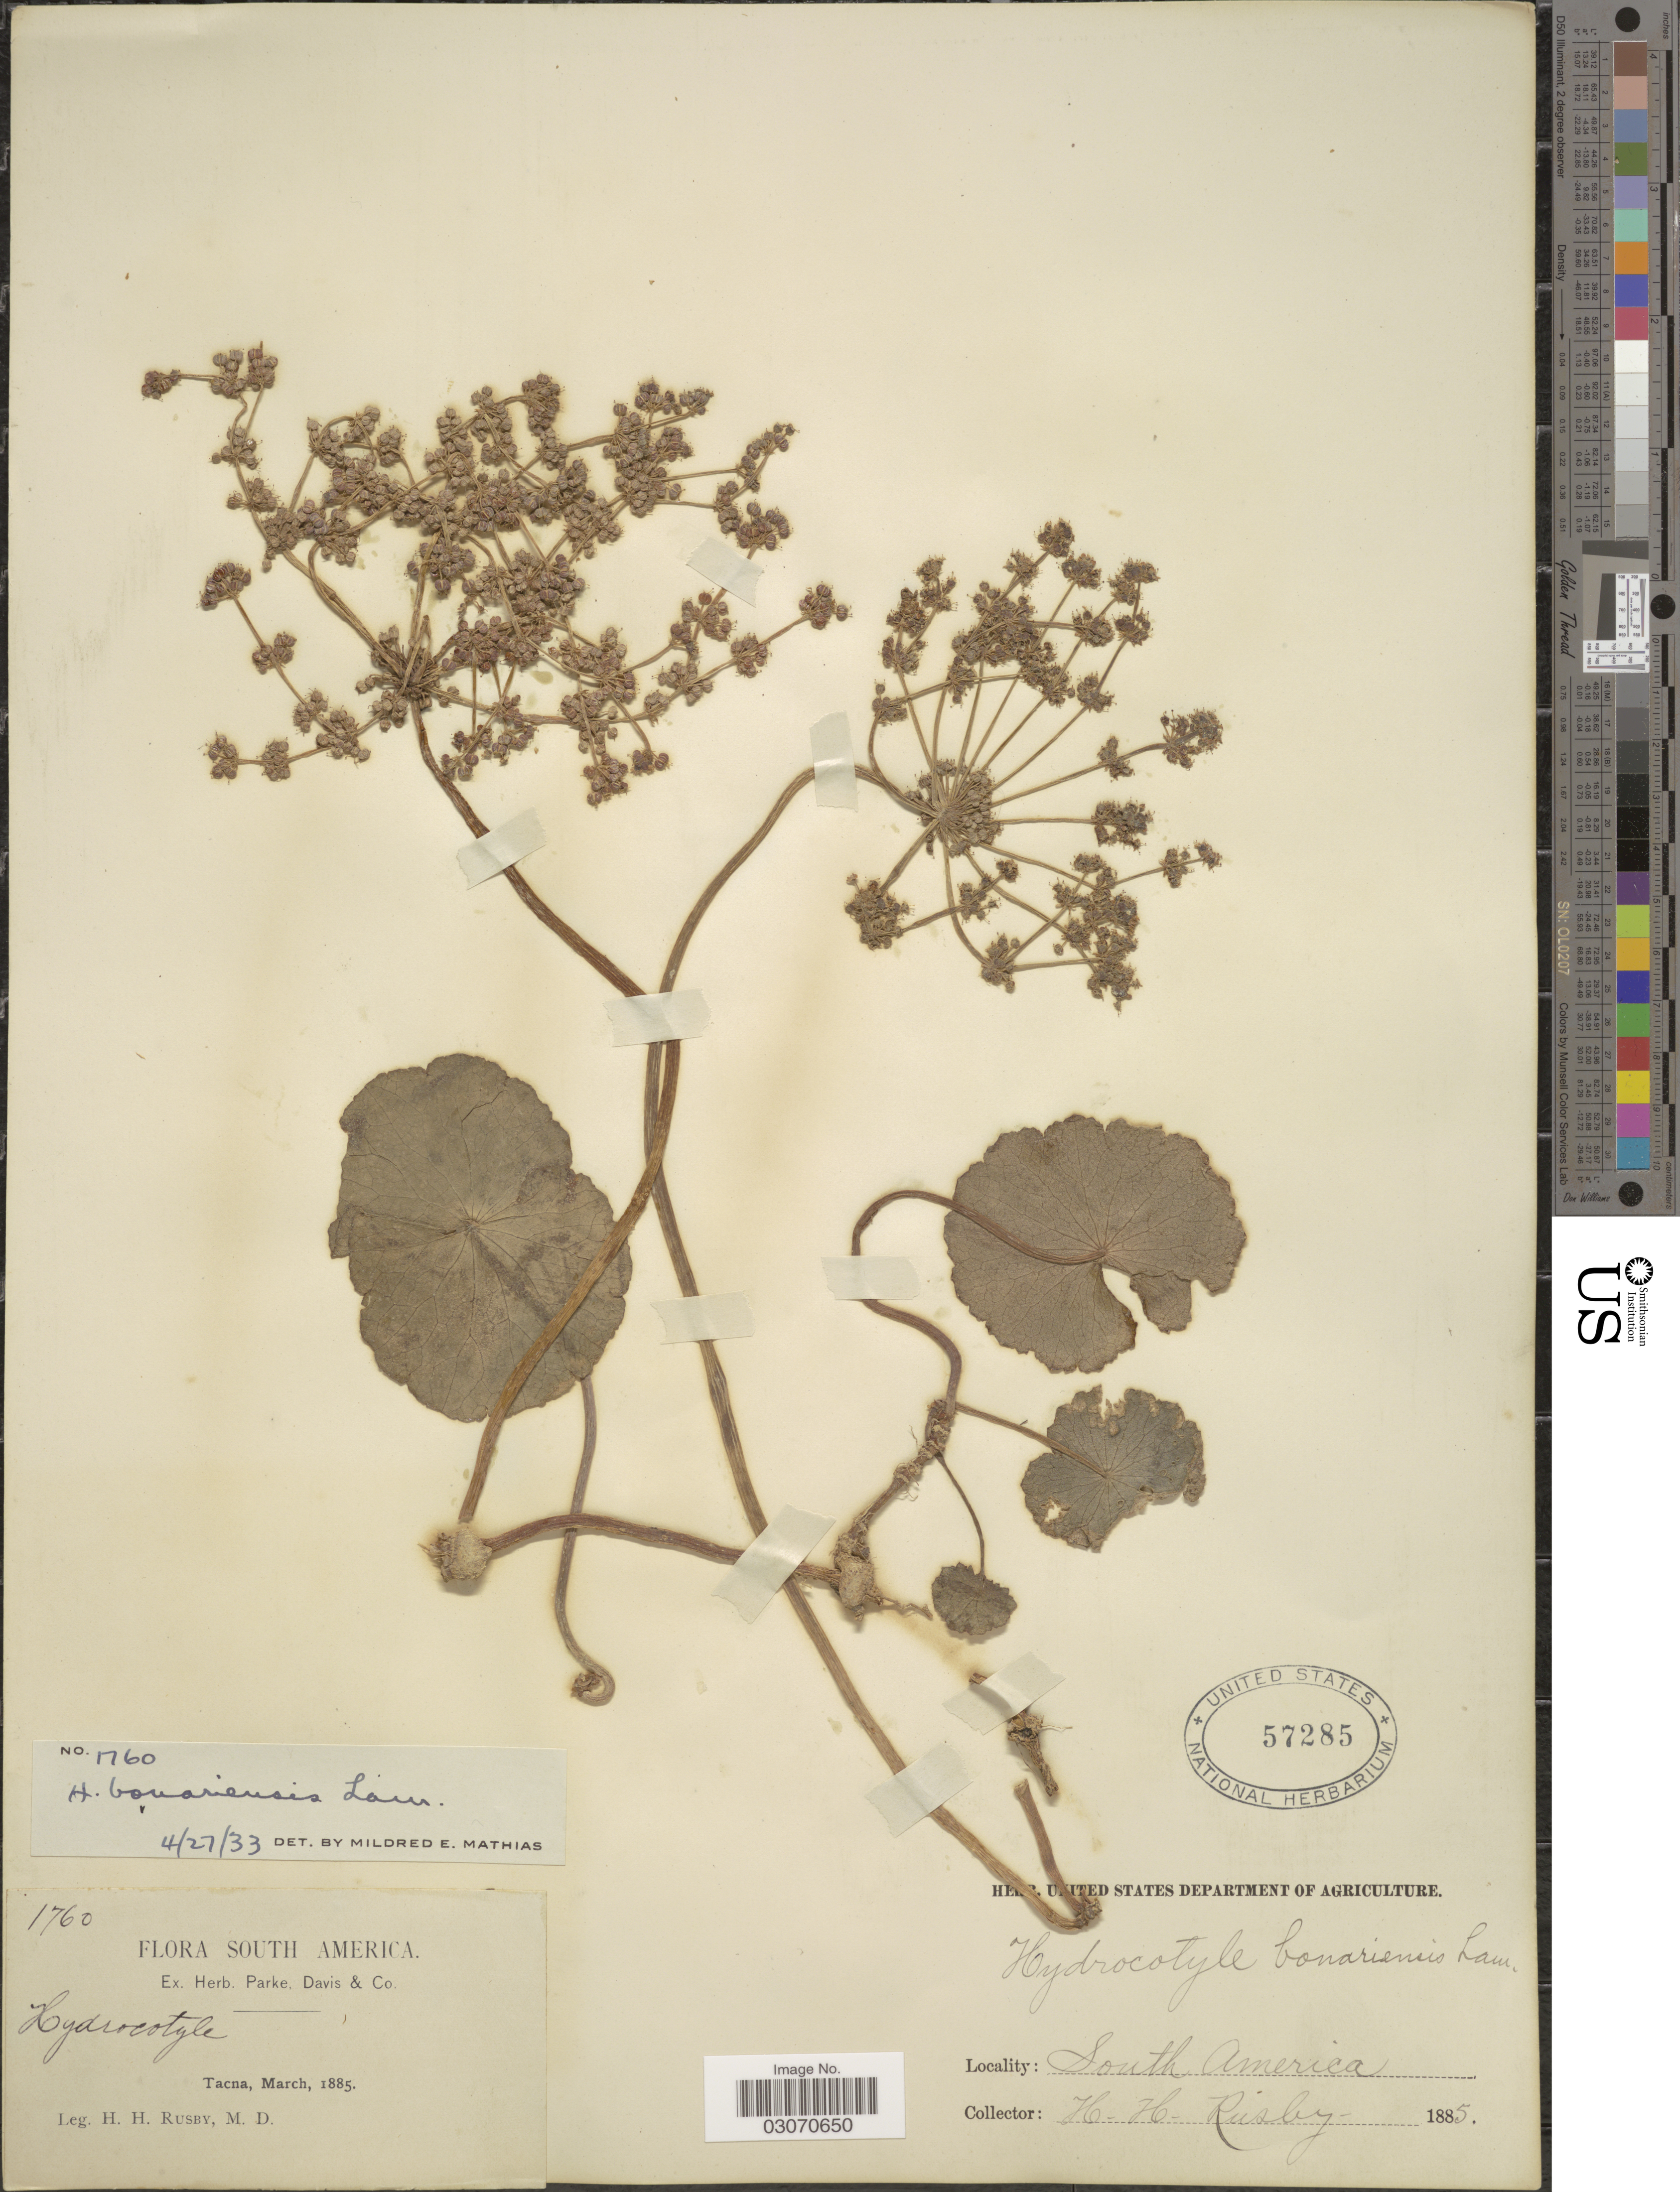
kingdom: Plantae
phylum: Tracheophyta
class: Magnoliopsida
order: Apiales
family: Araliaceae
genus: Hydrocotyle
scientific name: Hydrocotyle bonariensis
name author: Lam.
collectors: H. H. Rusby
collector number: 1760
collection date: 1885-03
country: Peru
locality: South America, Tacna.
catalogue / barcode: US 57285